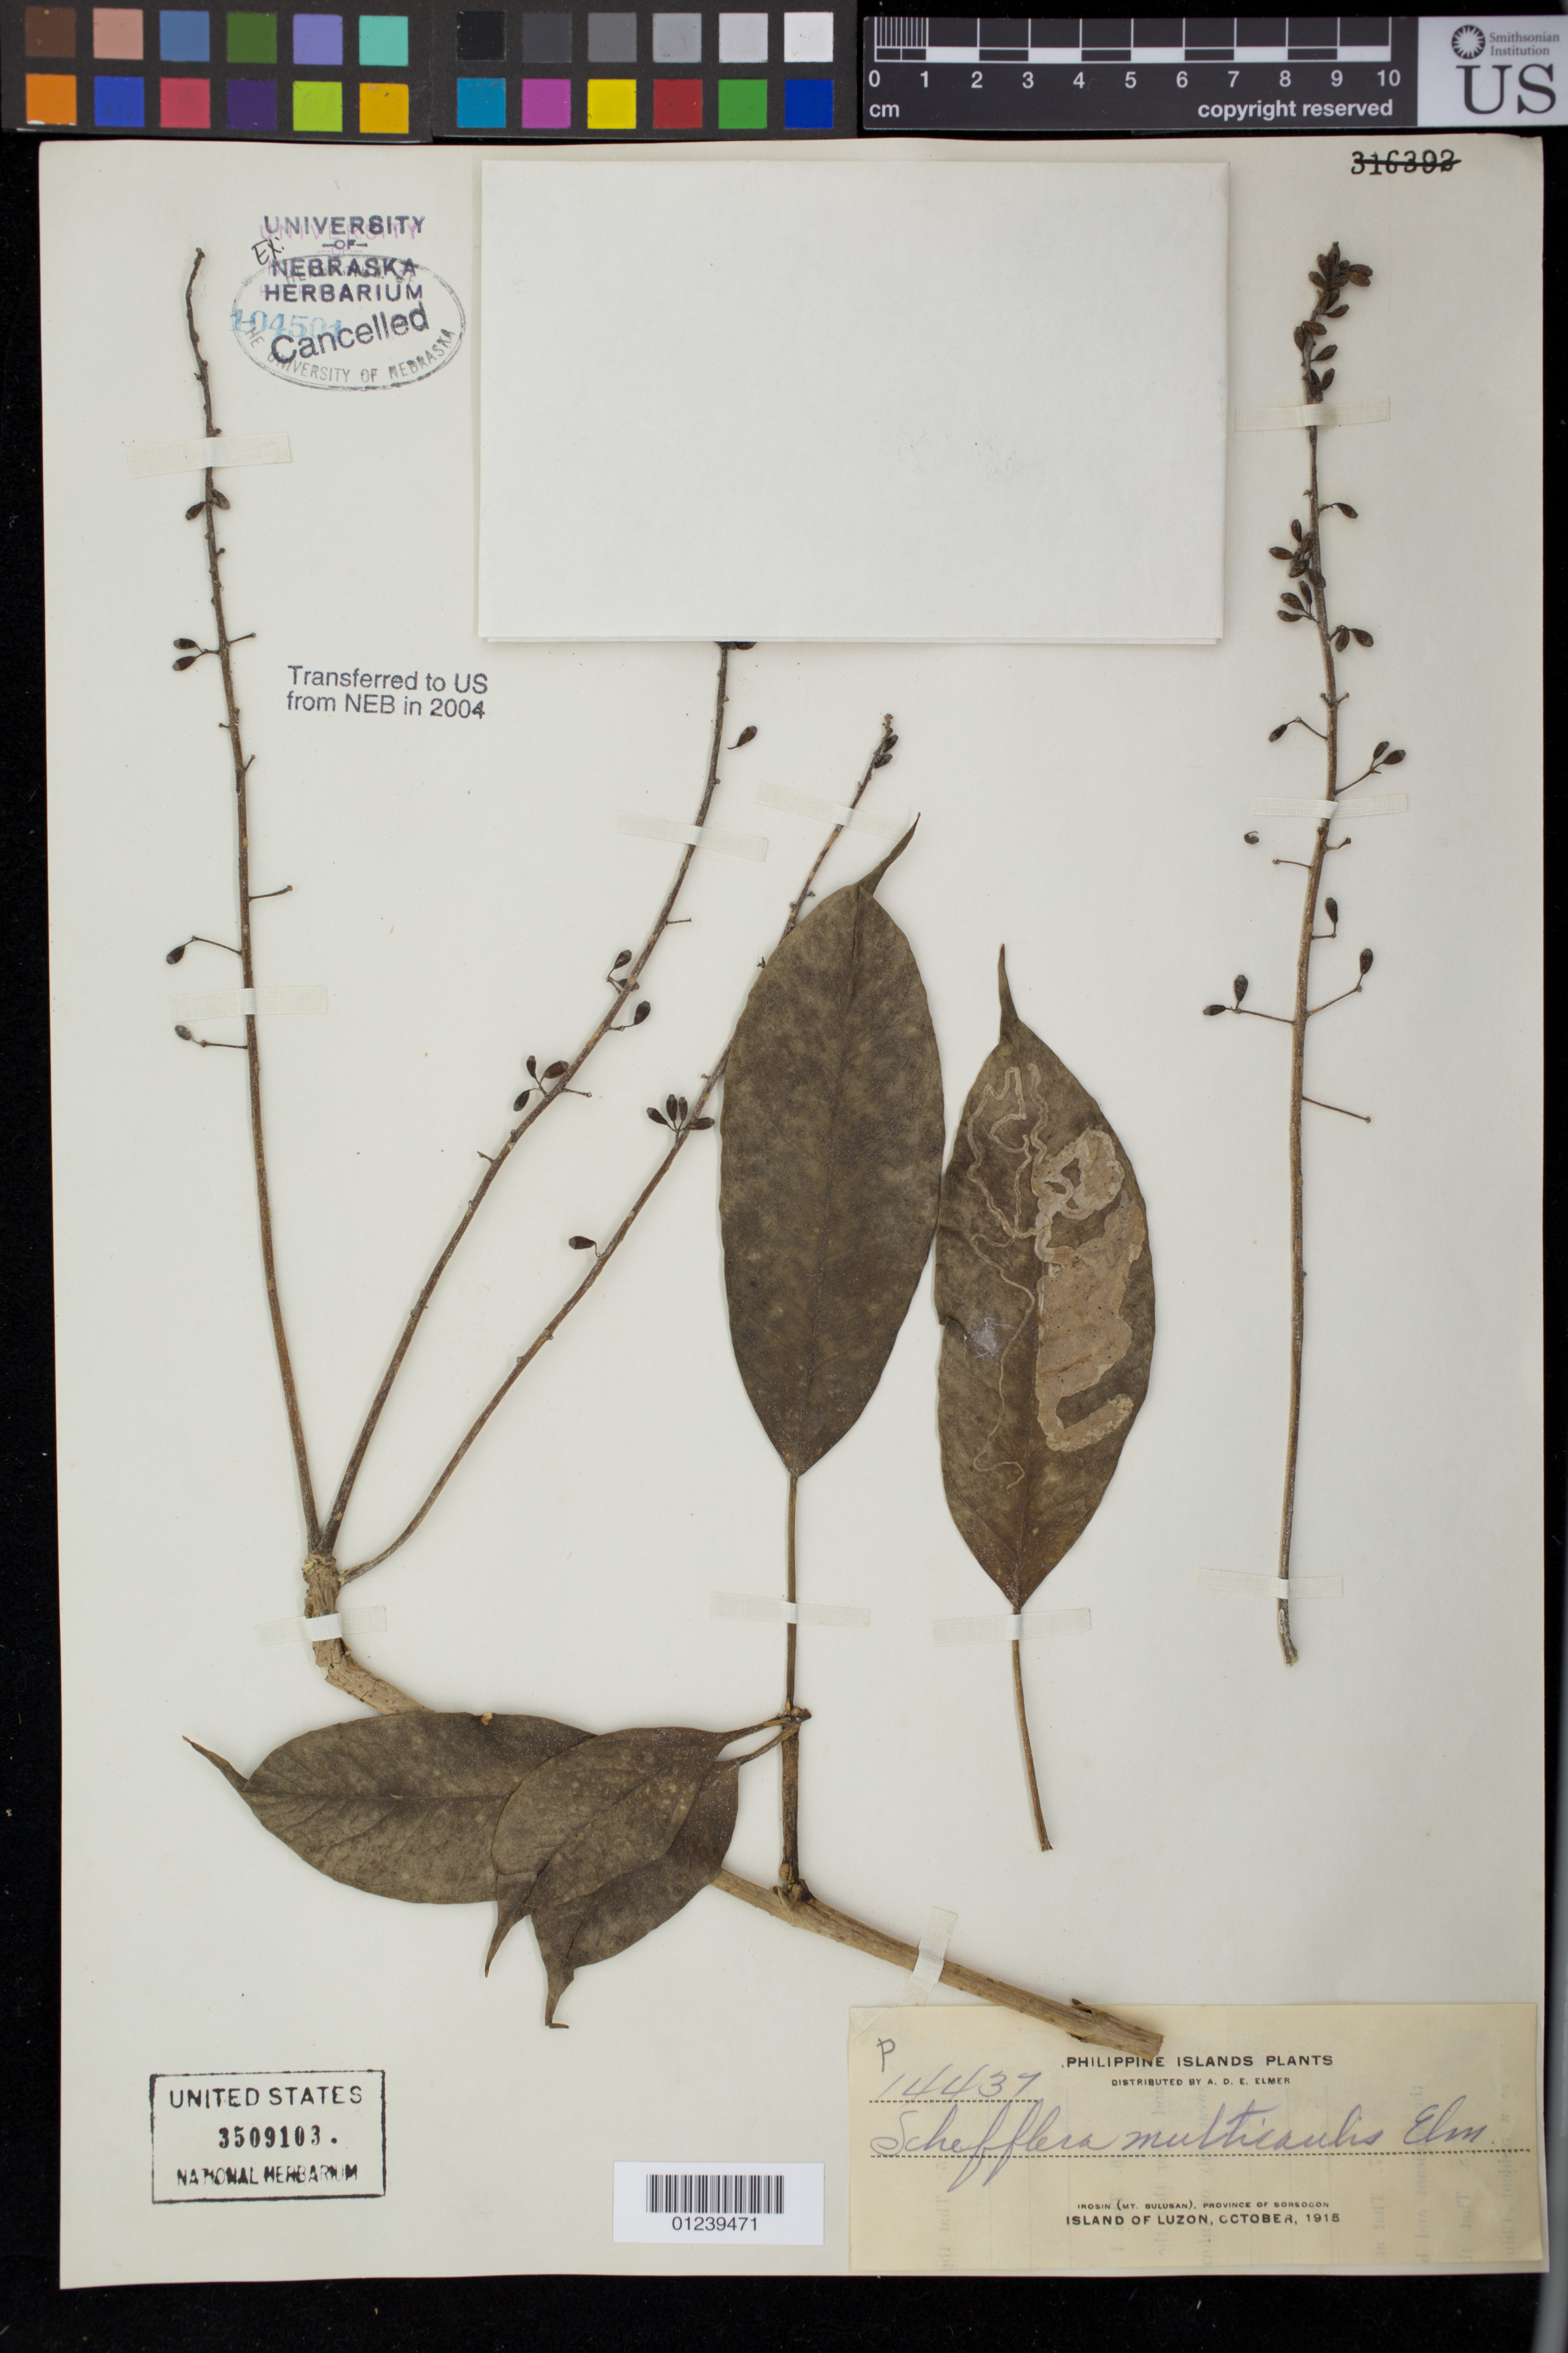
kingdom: Plantae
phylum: Tracheophyta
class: Magnoliopsida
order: Apiales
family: Araliaceae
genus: Schefflera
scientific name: Schefflera multicaulis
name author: Elmer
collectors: A. D. E. Elmer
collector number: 14437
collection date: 1915-10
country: Philippines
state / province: Bicol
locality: Irosin (Mt. Bulusan), Province of Sorsogaon, Island of Luzon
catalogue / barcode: US 3509103